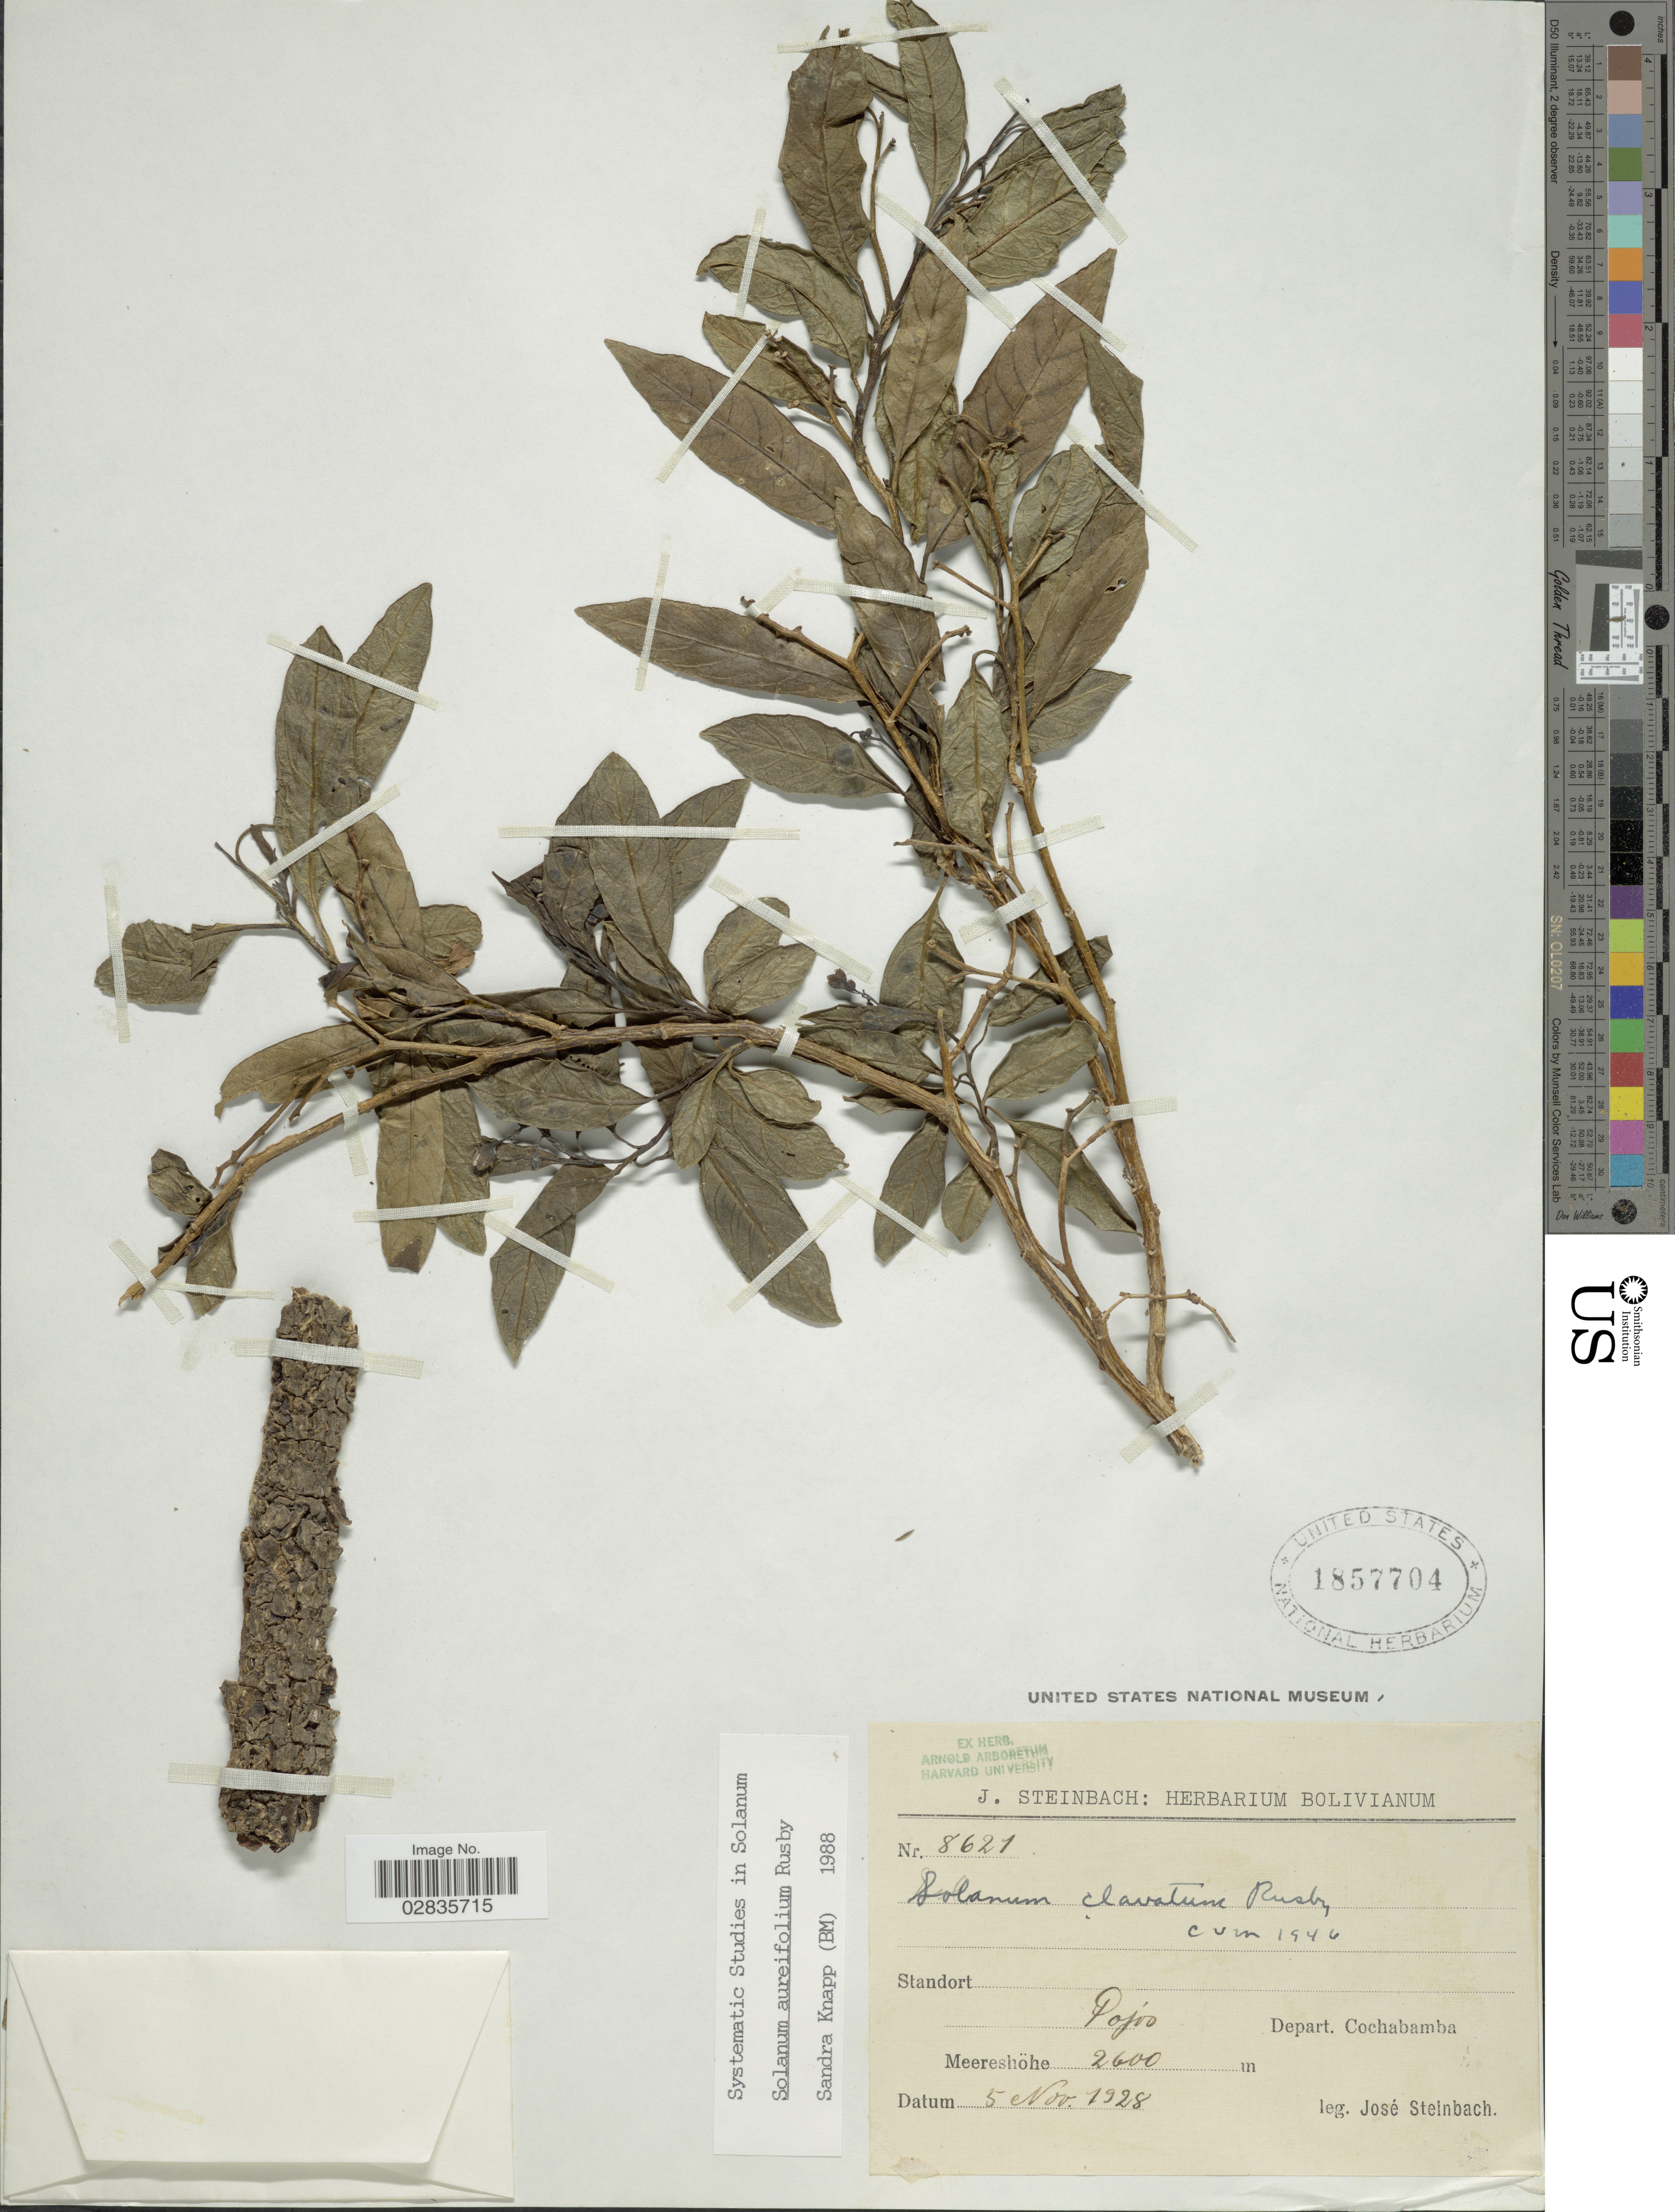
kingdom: Plantae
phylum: Tracheophyta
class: Magnoliopsida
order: Solanales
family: Solanaceae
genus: Solanum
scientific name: Solanum clavatum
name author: Rusby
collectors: J. Steinbach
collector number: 8621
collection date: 1928-11-05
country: Bolivia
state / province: Cochabamba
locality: Pojoo, Depart. Cochabamba.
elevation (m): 2600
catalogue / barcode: US 1857704